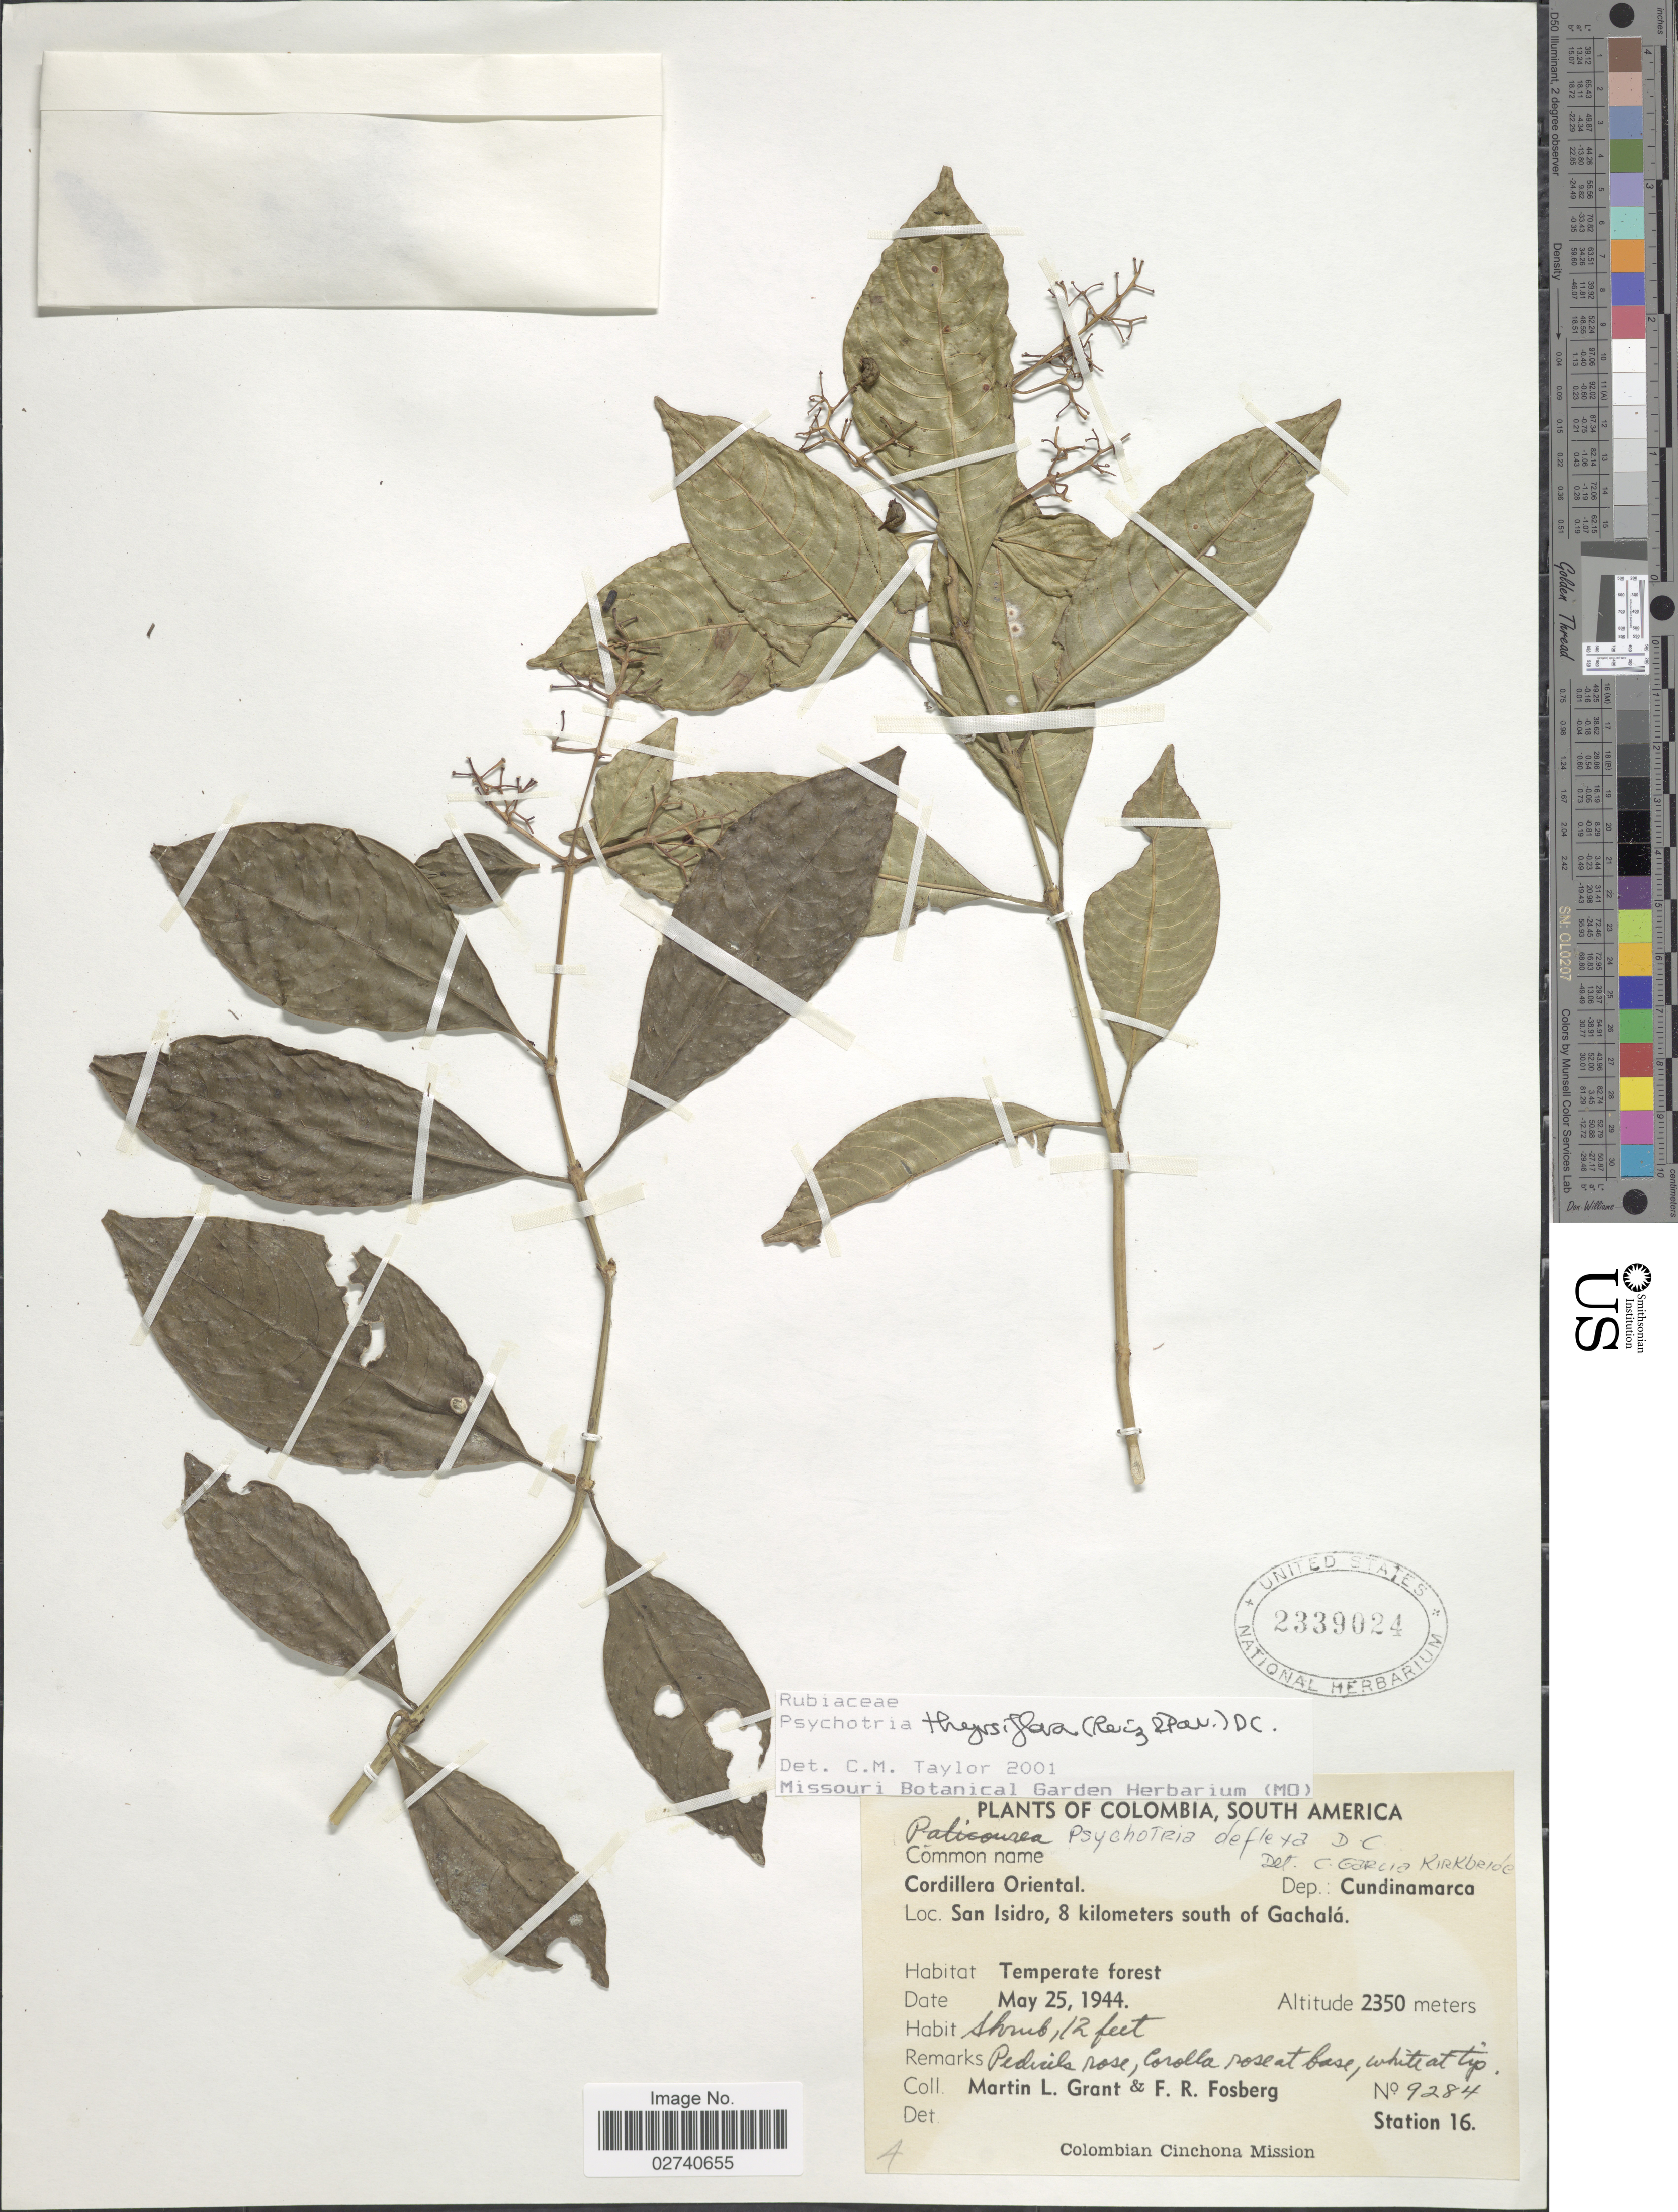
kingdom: Plantae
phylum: Tracheophyta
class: Magnoliopsida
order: Gentianales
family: Rubiaceae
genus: Palicourea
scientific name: Palicourea thyrsiflora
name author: (Ruiz & Pav.) DC.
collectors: M. L. Grant & F. R. Fosberg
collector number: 9284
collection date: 1944-05-25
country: Colombia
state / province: Cundinamarca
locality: Cordillera Oriental. San Isidro, 8 kilometers south of Gachala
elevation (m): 2350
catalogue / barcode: US 2339024